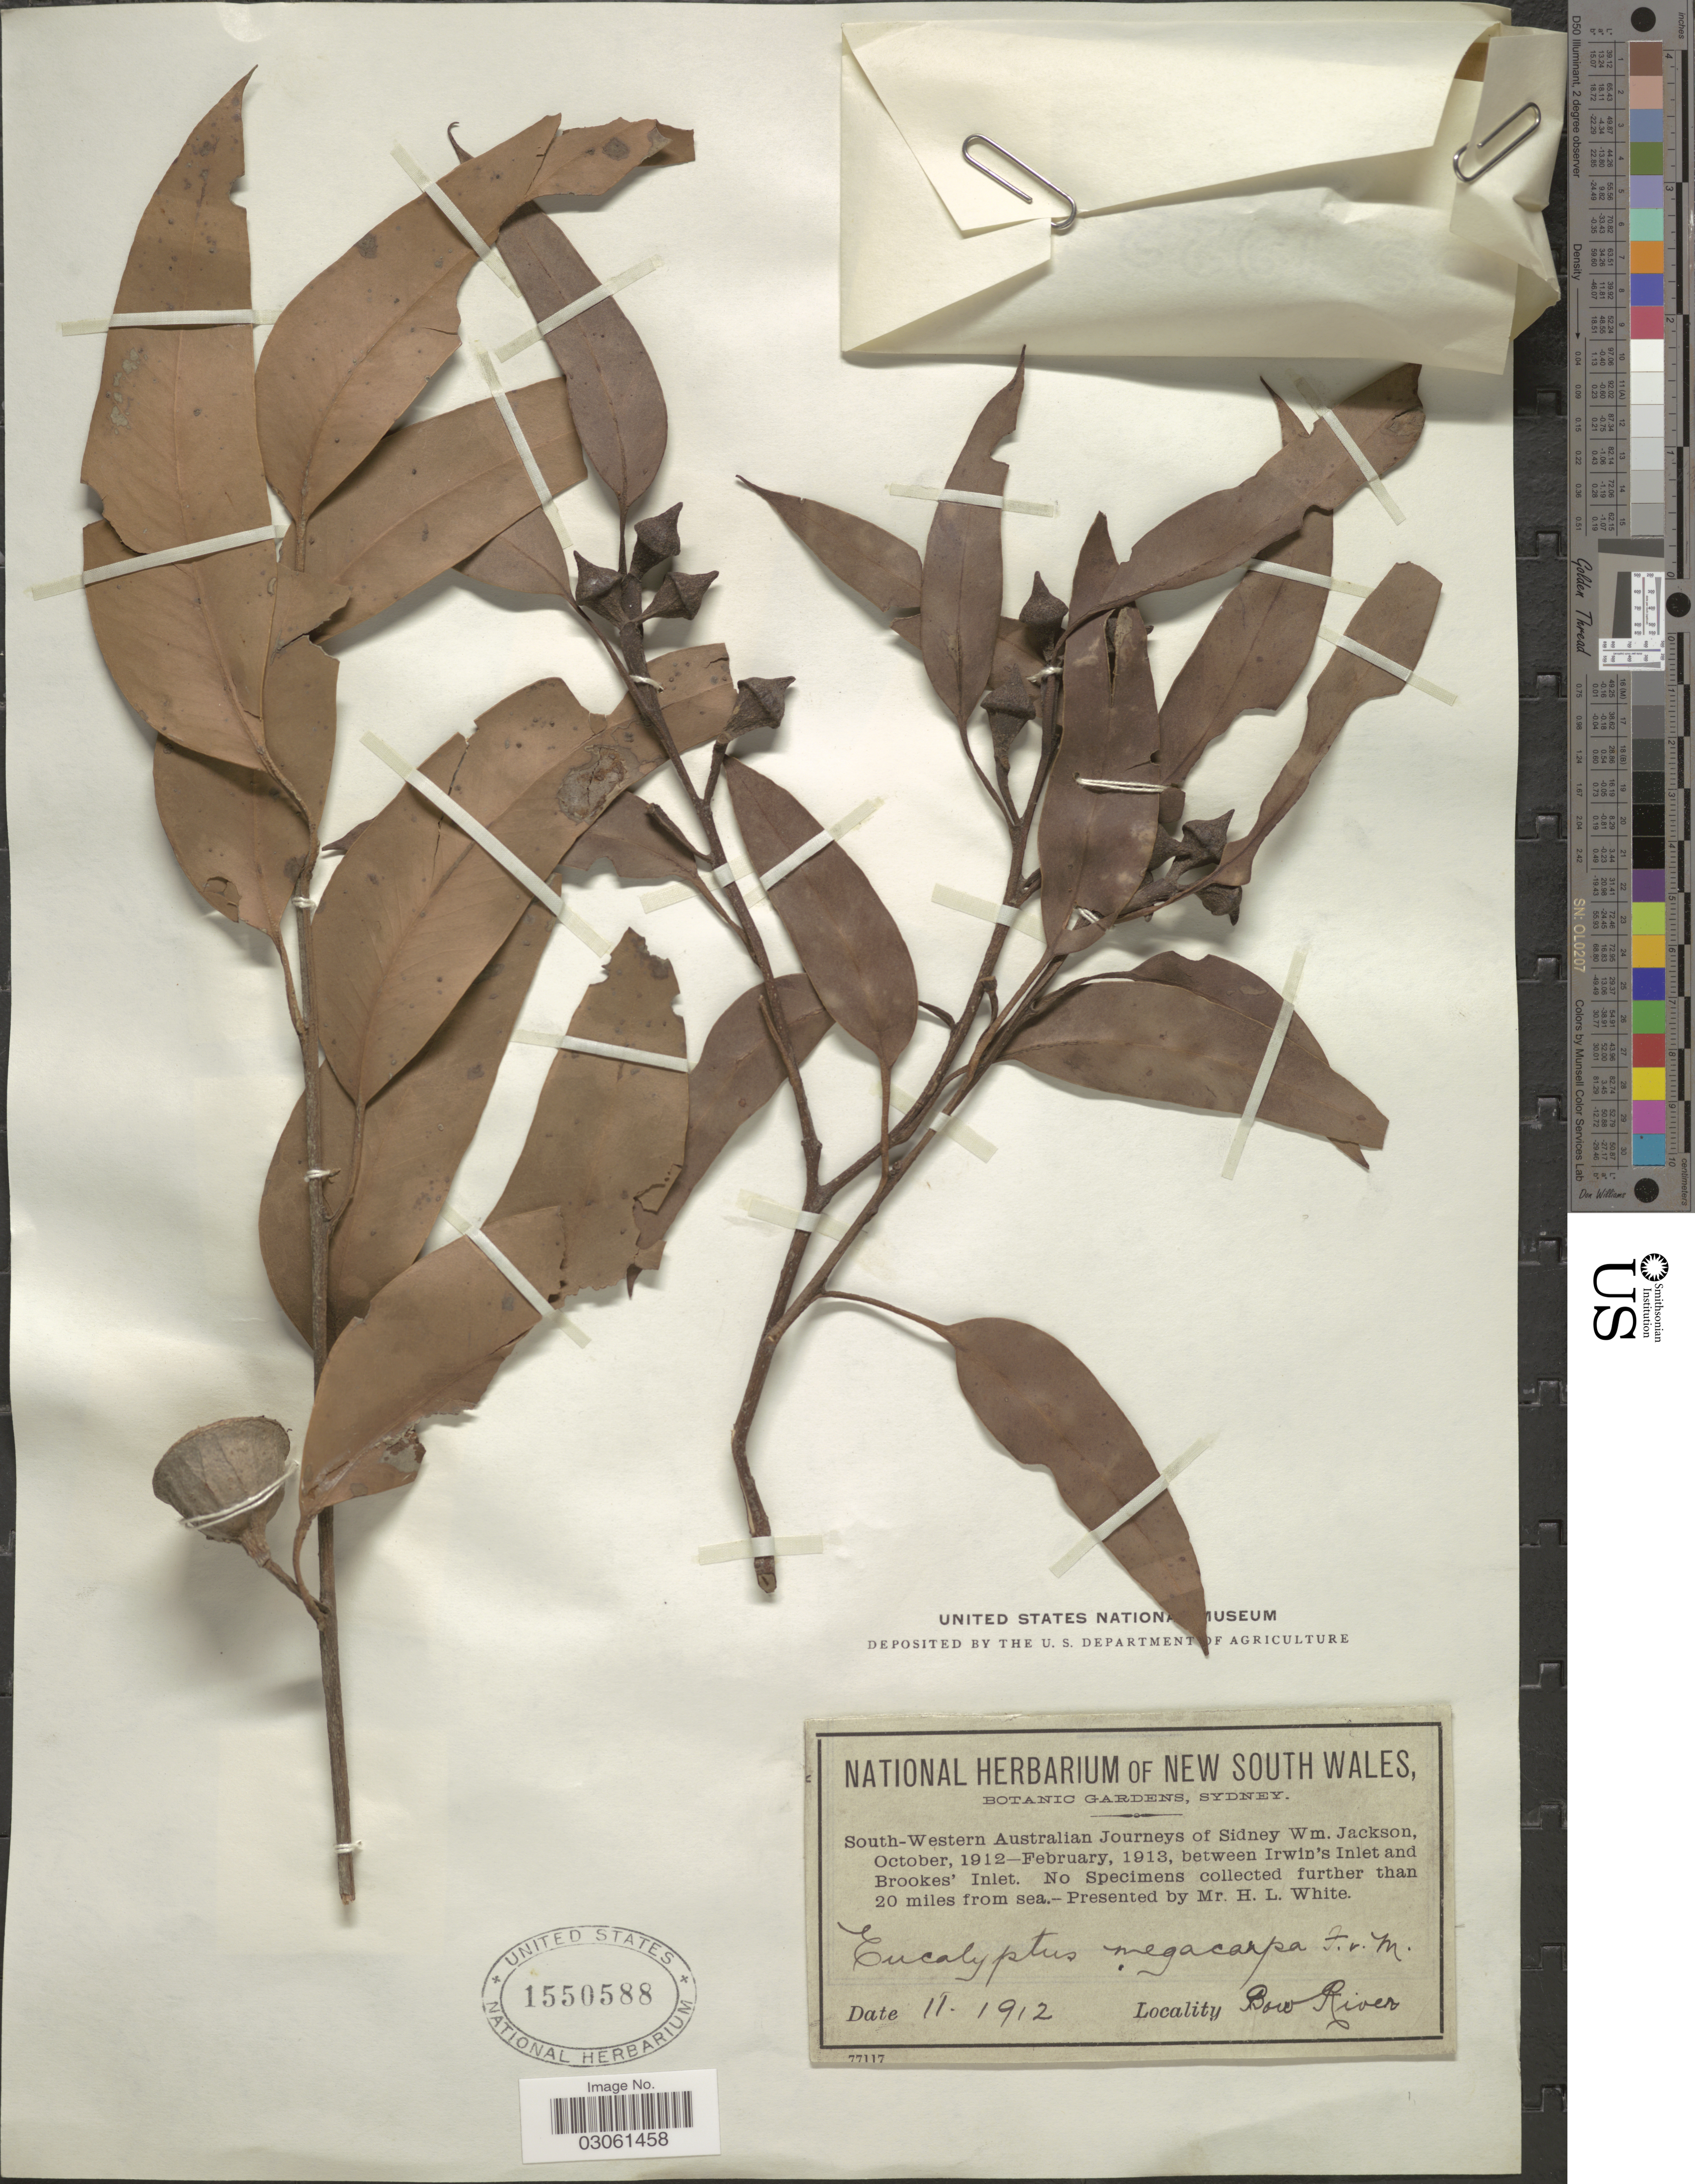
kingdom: Plantae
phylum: Tracheophyta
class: Magnoliopsida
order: Myrtales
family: Myrtaceae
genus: Eucalyptus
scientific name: Eucalyptus megacarpa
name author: F. Muell.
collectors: W. Jackson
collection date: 1912-11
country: Australia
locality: South-Western Australian Journeys of Sidney. Between Irwin's Inlet and Brookes' Inlet. Bow River.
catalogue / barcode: US 1550588